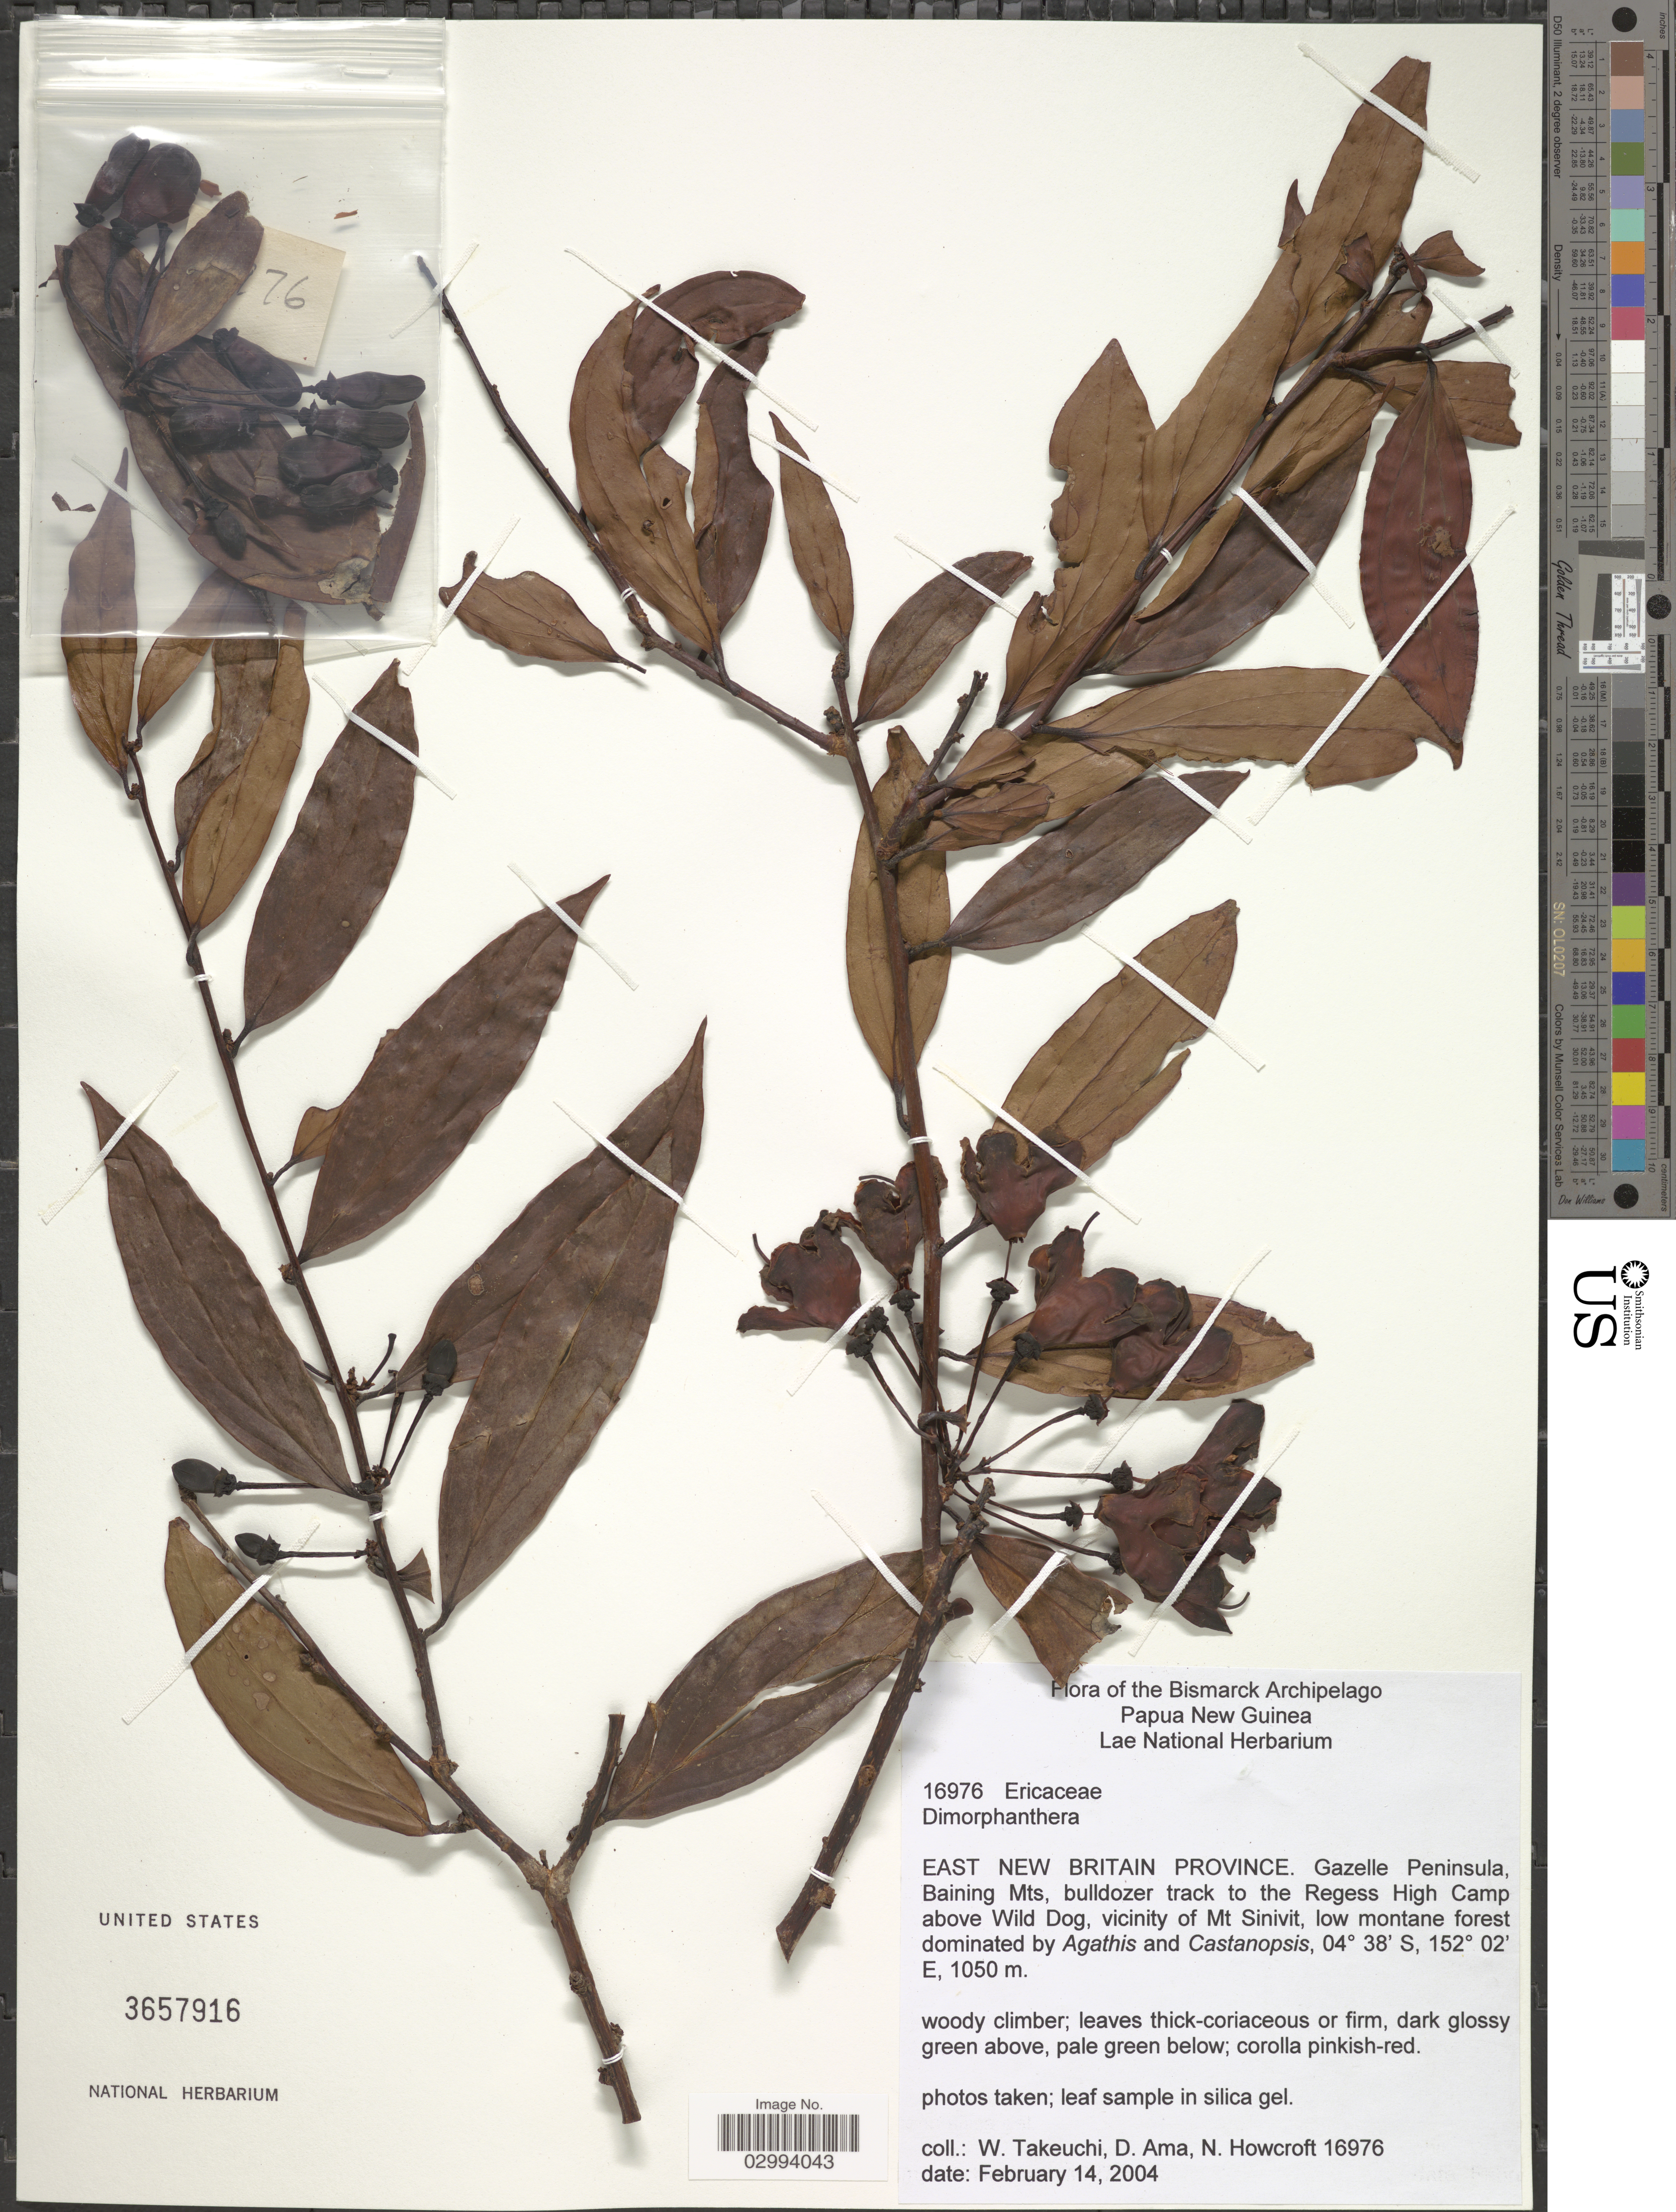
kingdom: Plantae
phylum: Tracheophyta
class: Magnoliopsida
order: Ericales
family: Ericaceae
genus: Dimorphanthera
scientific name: Dimorphanthera sp.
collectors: W. Takeuchi, D. Ama & N. Howcroft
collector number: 16976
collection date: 2004-02-14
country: Papua New Guinea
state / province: East New Britain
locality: Bismarck Archipelago. Gazelle Peninsula, Baining Mts, Bulldozer track to the Regess High Camp above Wild Dog, vicinity of Mt Sinivit.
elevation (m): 1050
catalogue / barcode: US 3657916